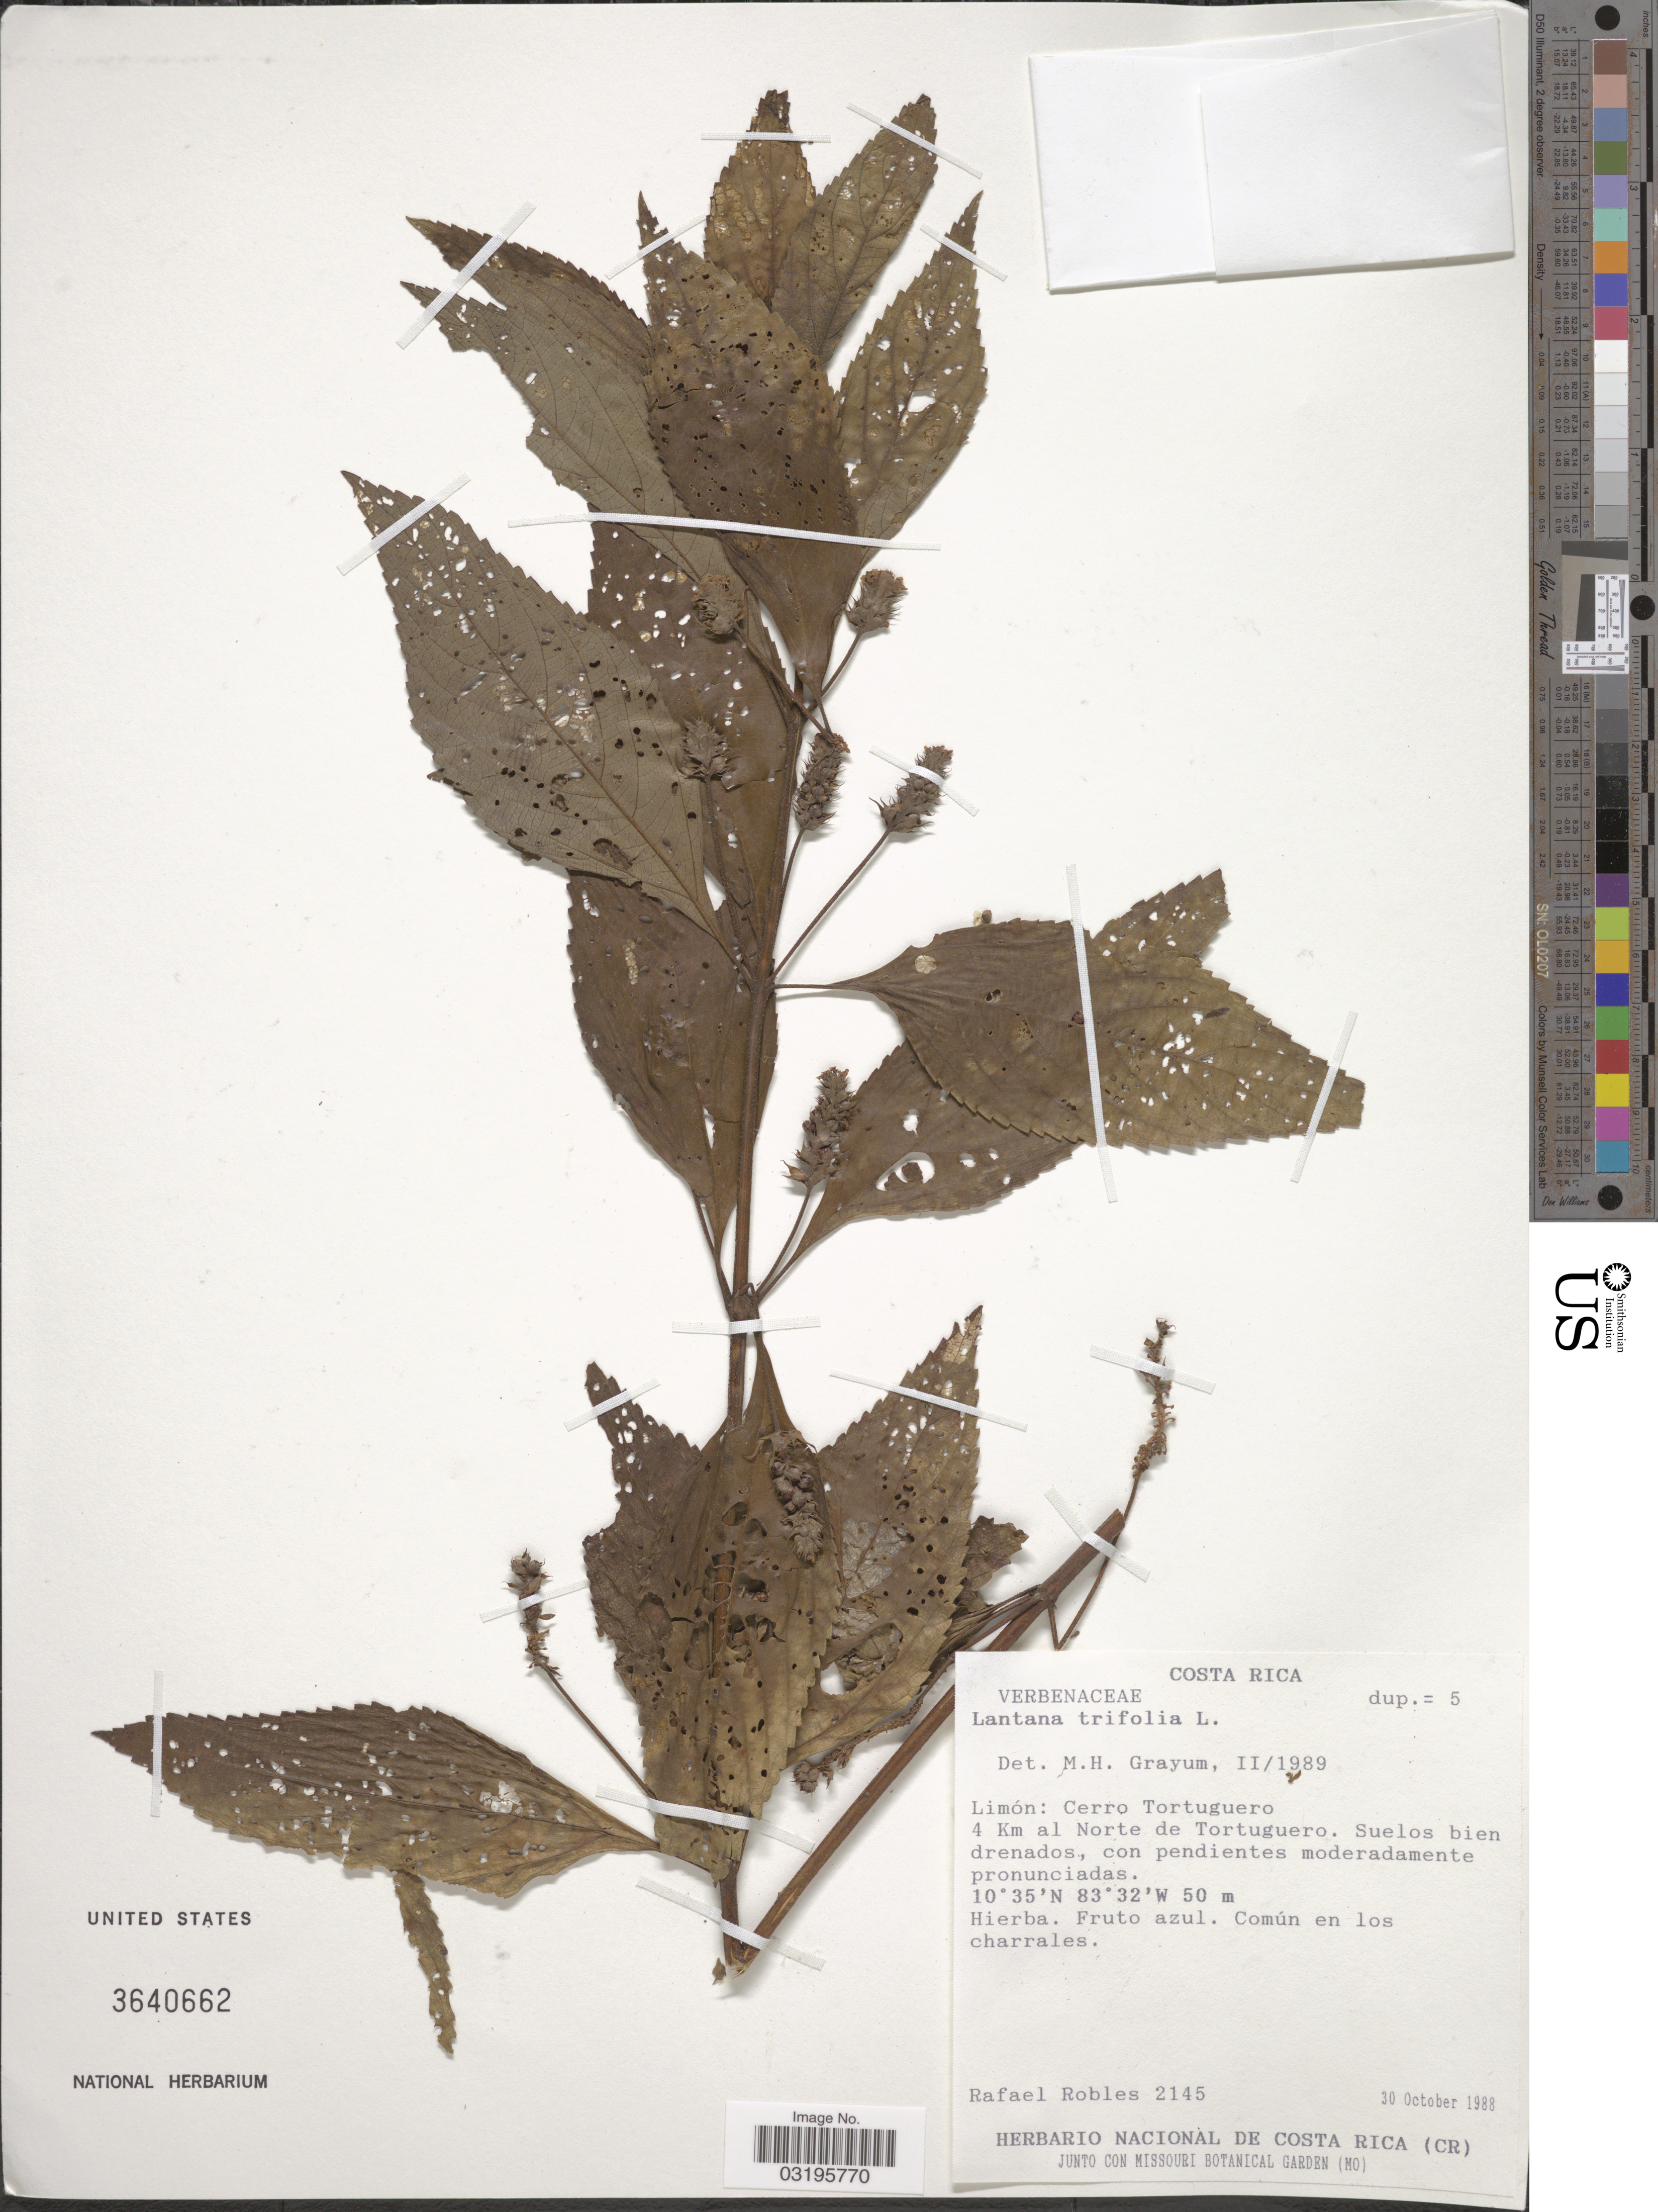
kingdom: Plantae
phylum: Tracheophyta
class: Magnoliopsida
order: Lamiales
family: Verbenaceae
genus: Lantana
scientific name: Lantana trifolia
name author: L.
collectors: R. Robles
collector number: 2145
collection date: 1988-10-30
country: Costa Rica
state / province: Limón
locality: Cerro Tortuguero. 4 Km al Norte de Tortuguero.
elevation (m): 50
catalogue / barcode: US 3640662